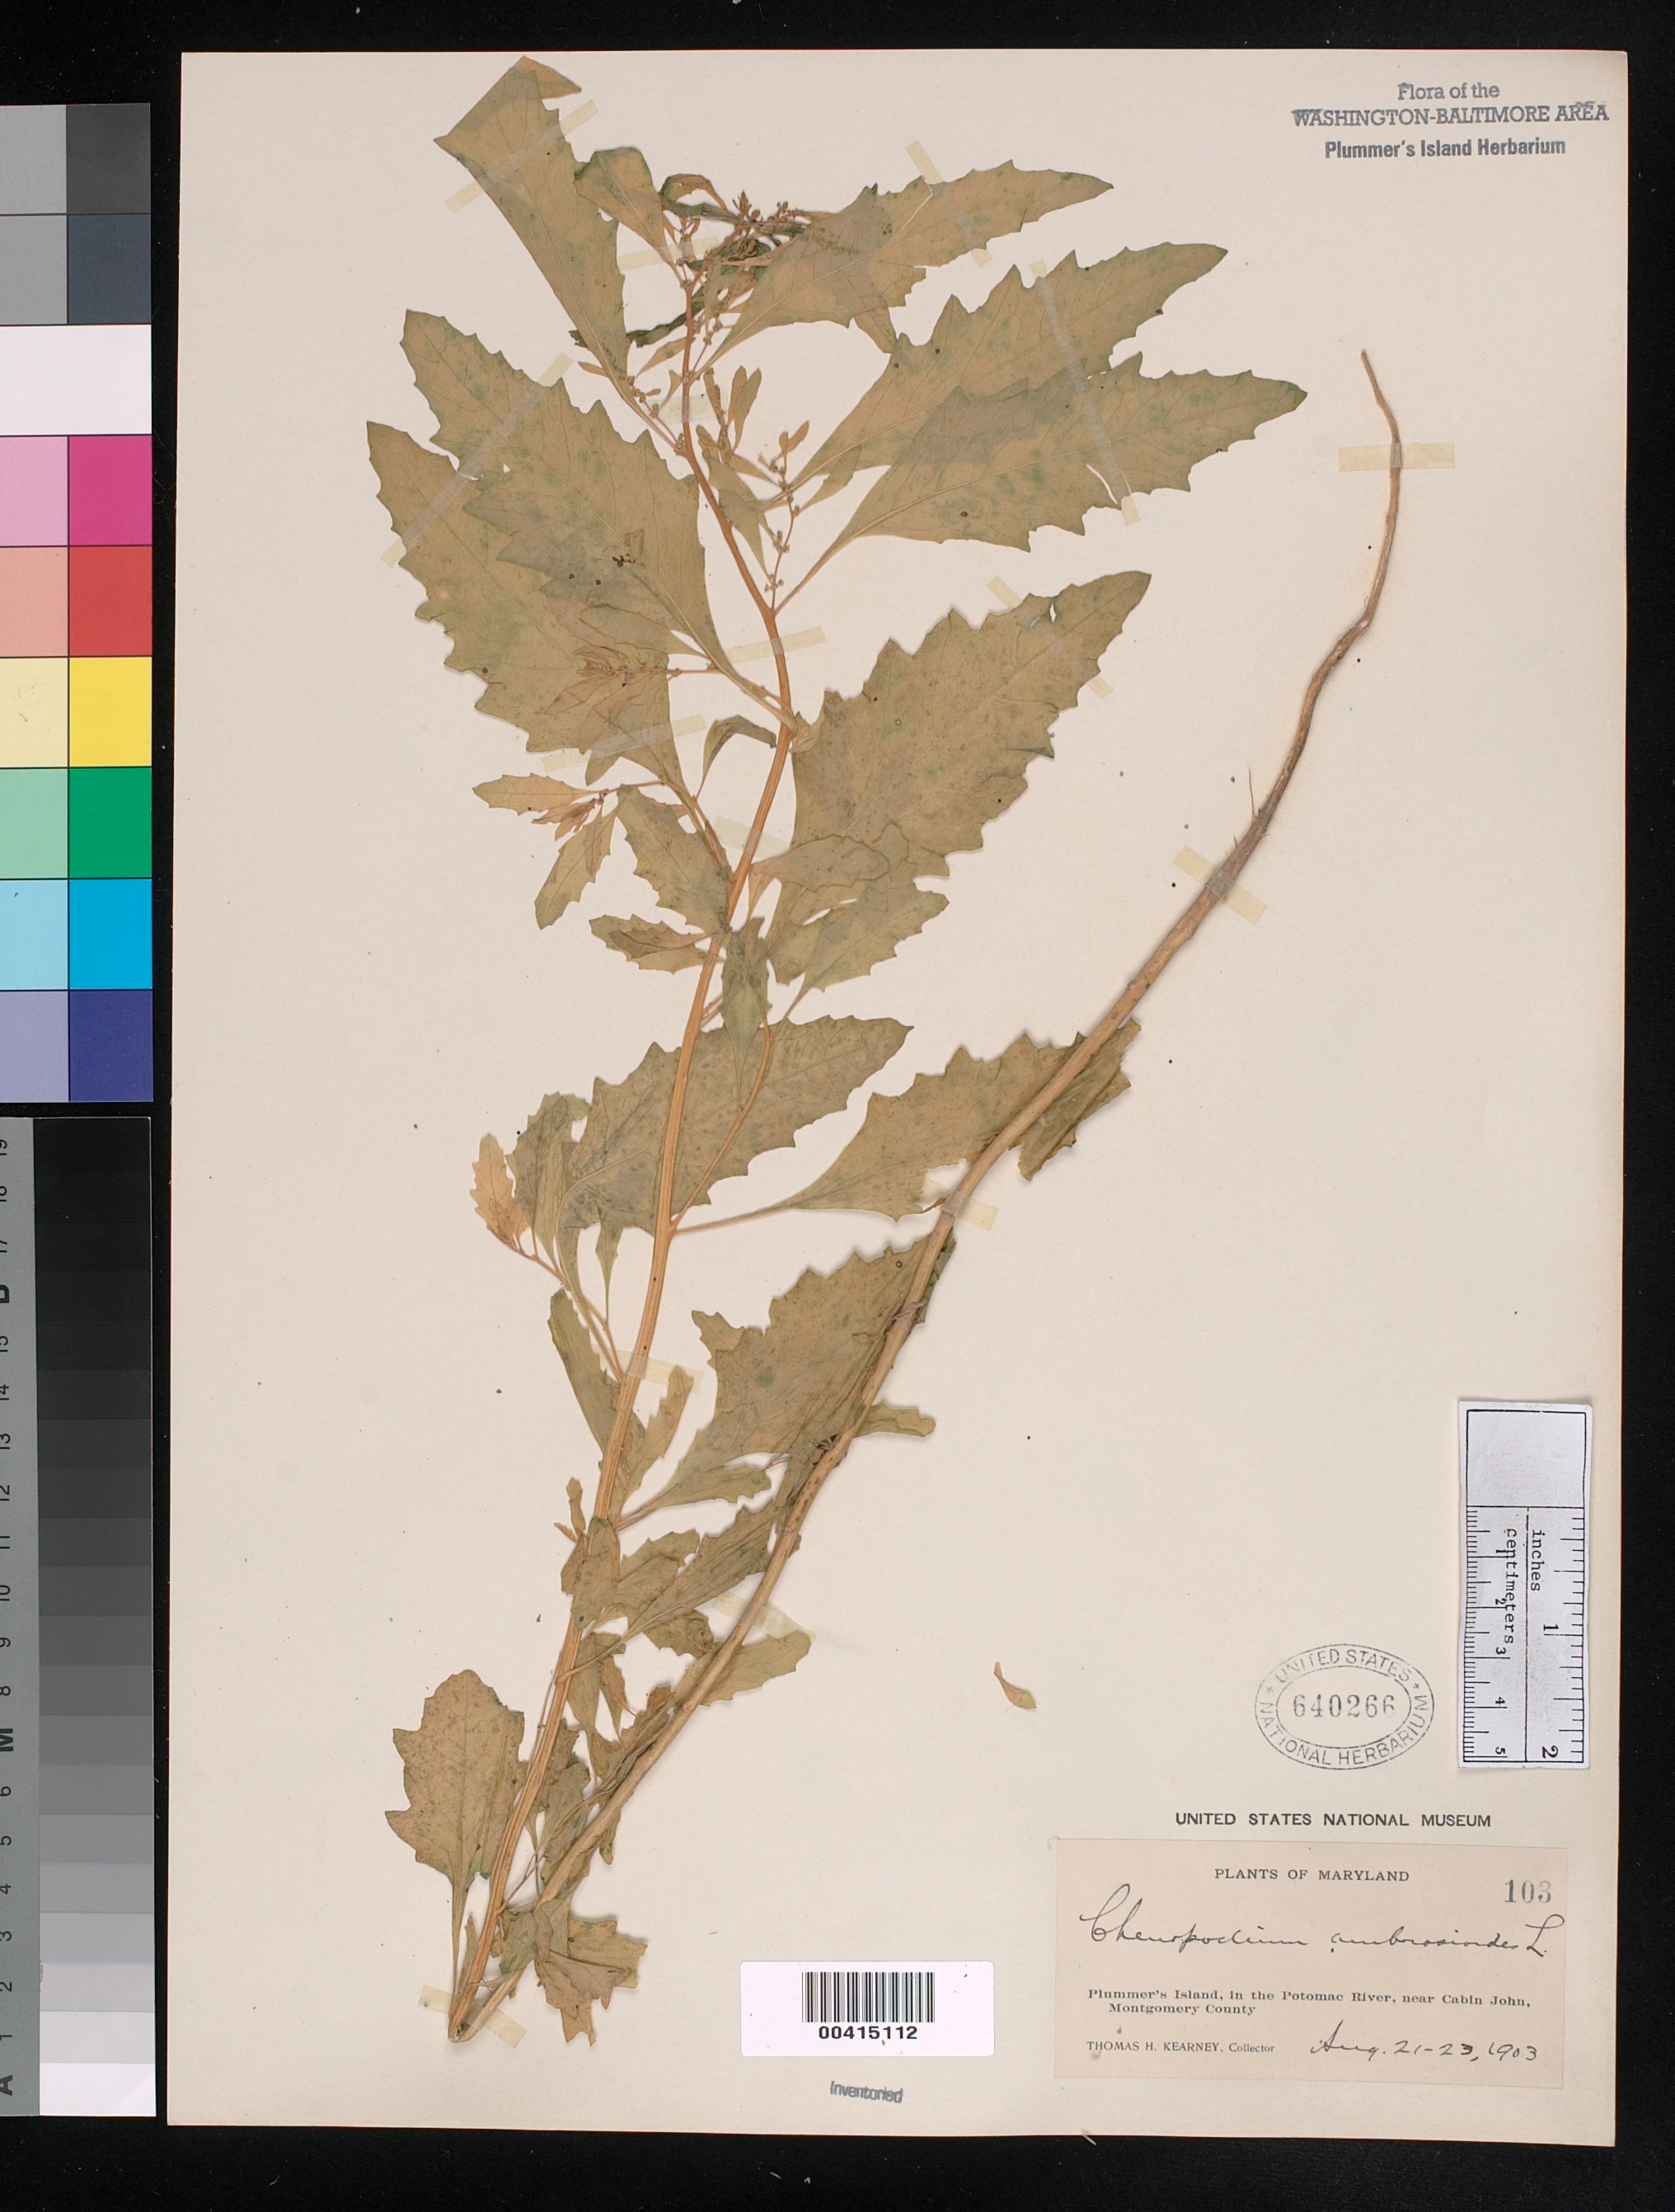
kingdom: Plantae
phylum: Tracheophyta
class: Magnoliopsida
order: Caryophyllales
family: Amaranthaceae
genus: Chenopodium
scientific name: Chenopodium ambrosioides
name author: L.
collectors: T. H. Kearney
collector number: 103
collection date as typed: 21 Aug 1903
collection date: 1903-08-21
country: United States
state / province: Maryland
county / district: Montgomery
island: Plummers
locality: Plummer's Island C. & O. Canal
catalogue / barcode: US 640266